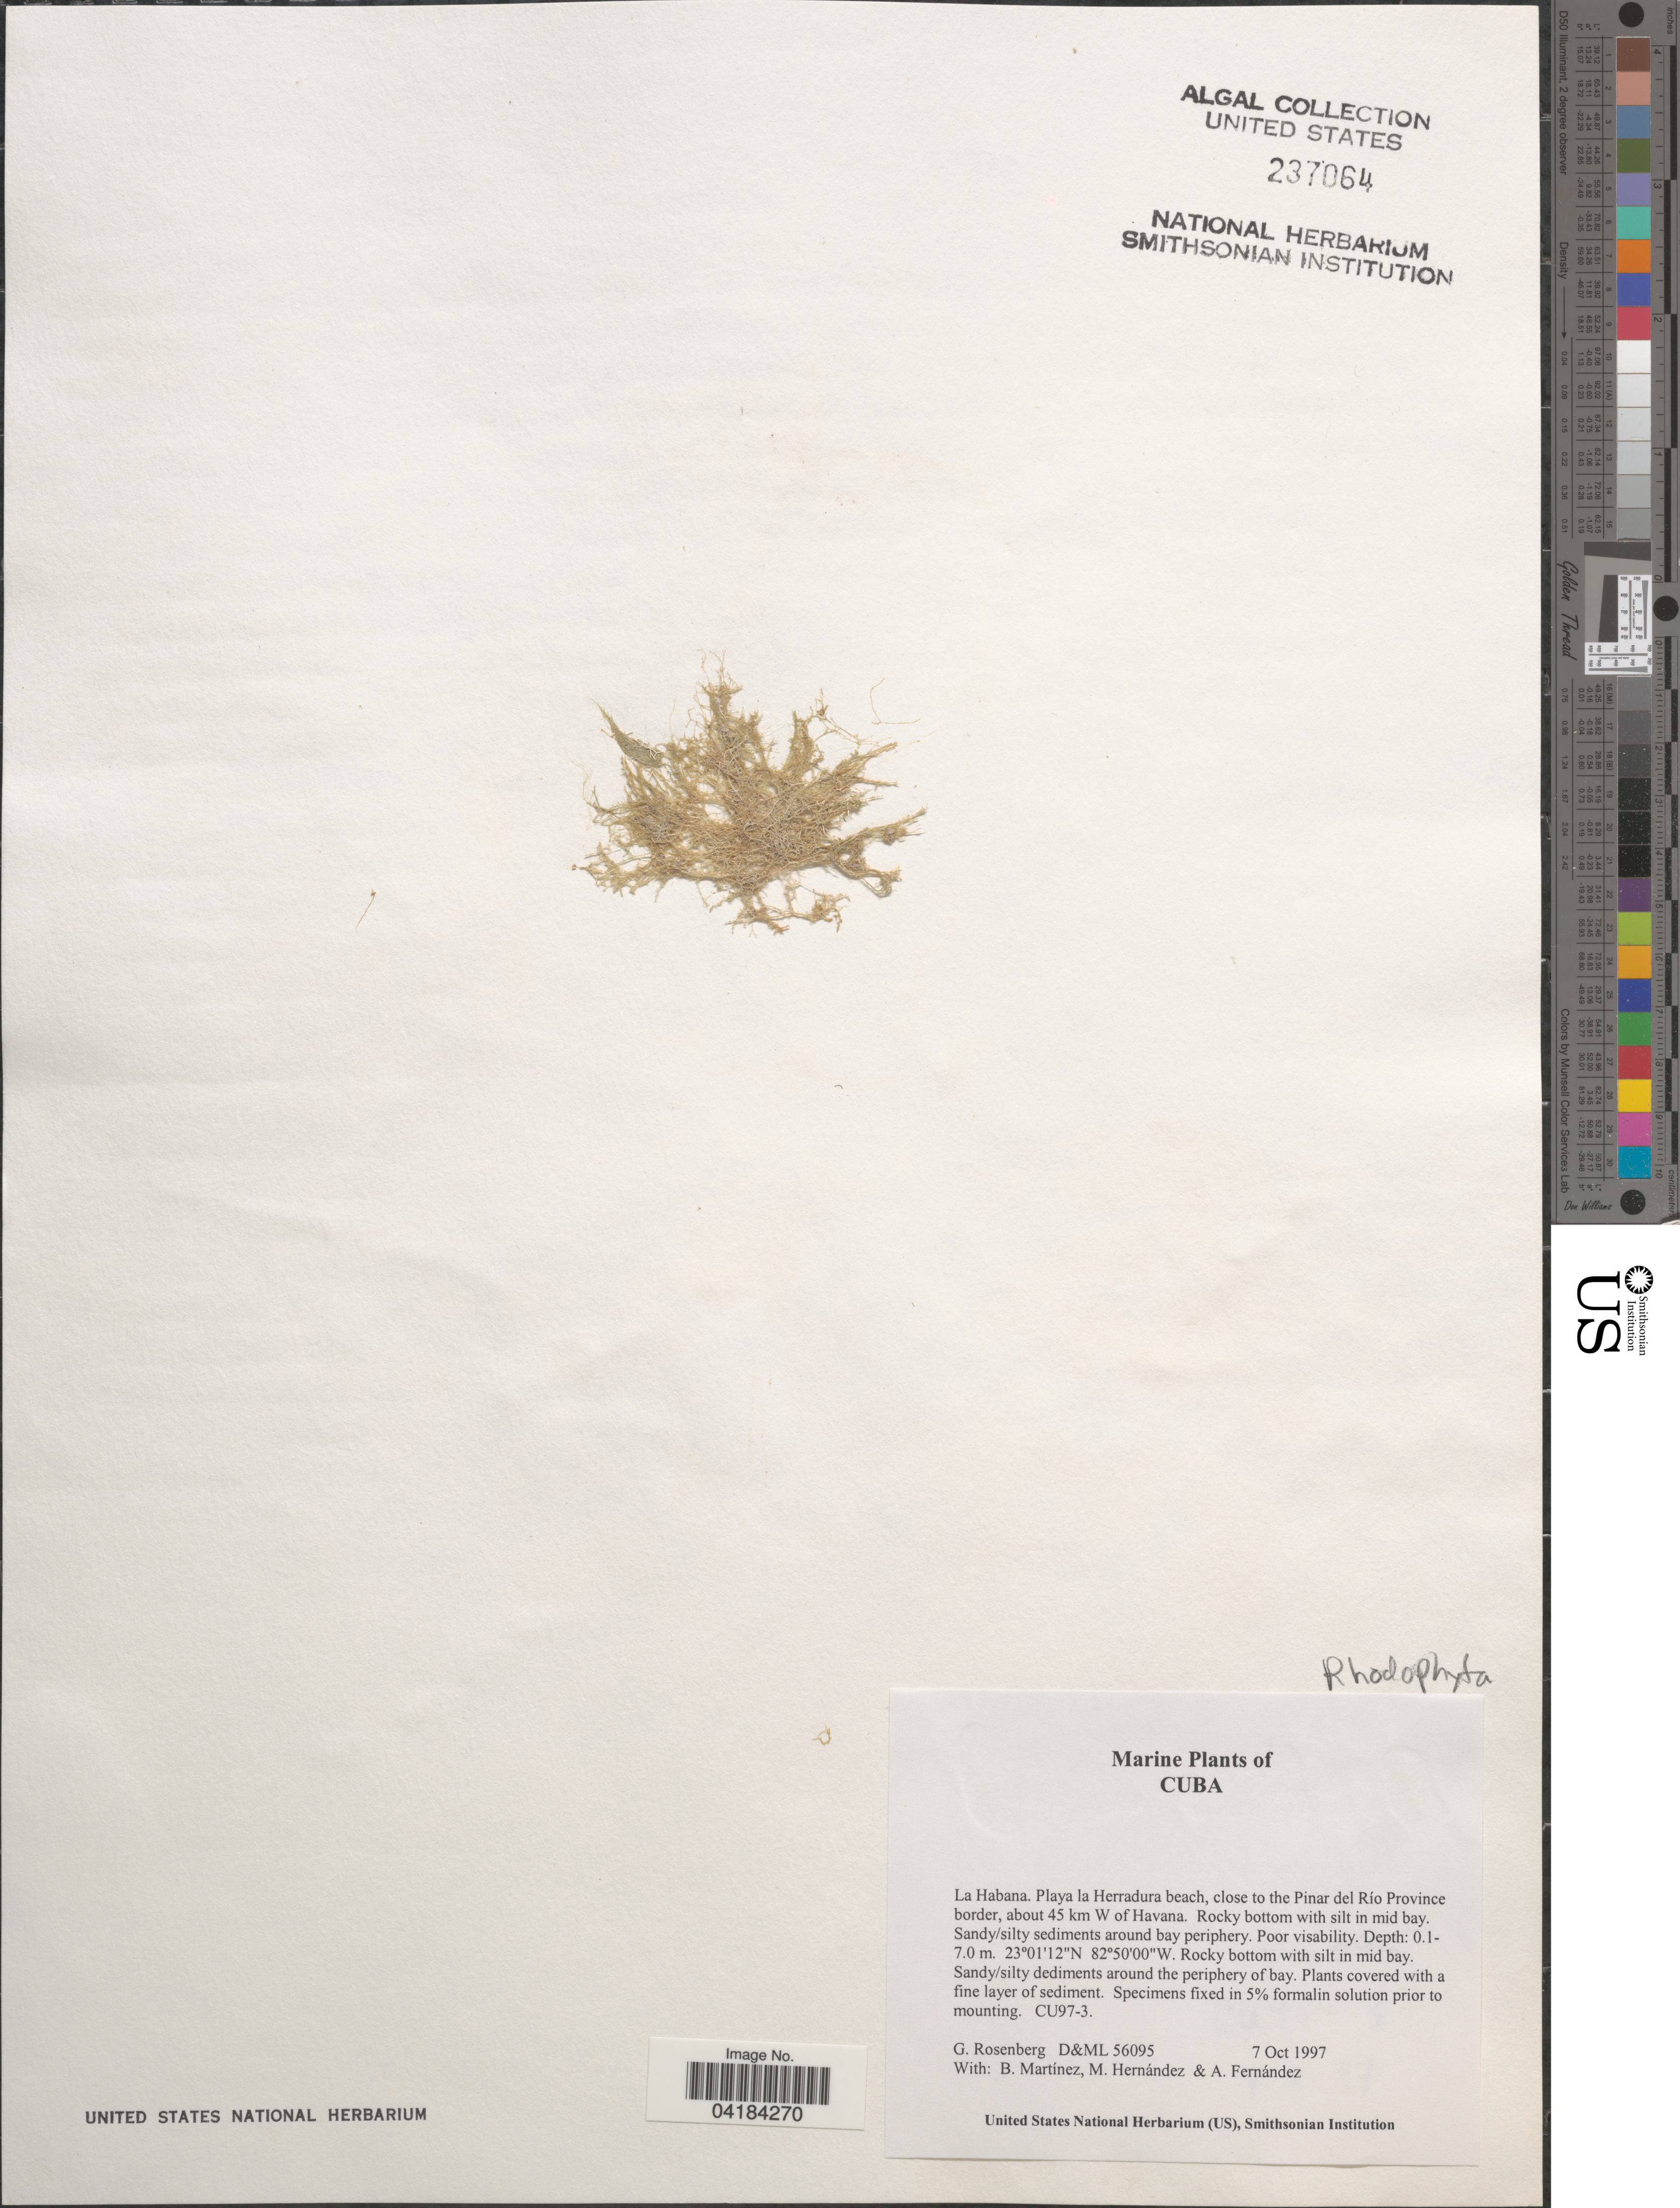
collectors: G. Rosenberg, B. Martinez, M. Hernandez & A. Fernández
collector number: D&ML56095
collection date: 1997-10-07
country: Cuba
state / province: La Habana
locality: Playa la Herradura beach, close to the Pinar del Río Province border, about 45 km W of Havana. CU97-3 [unsure placement]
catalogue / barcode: US 237064